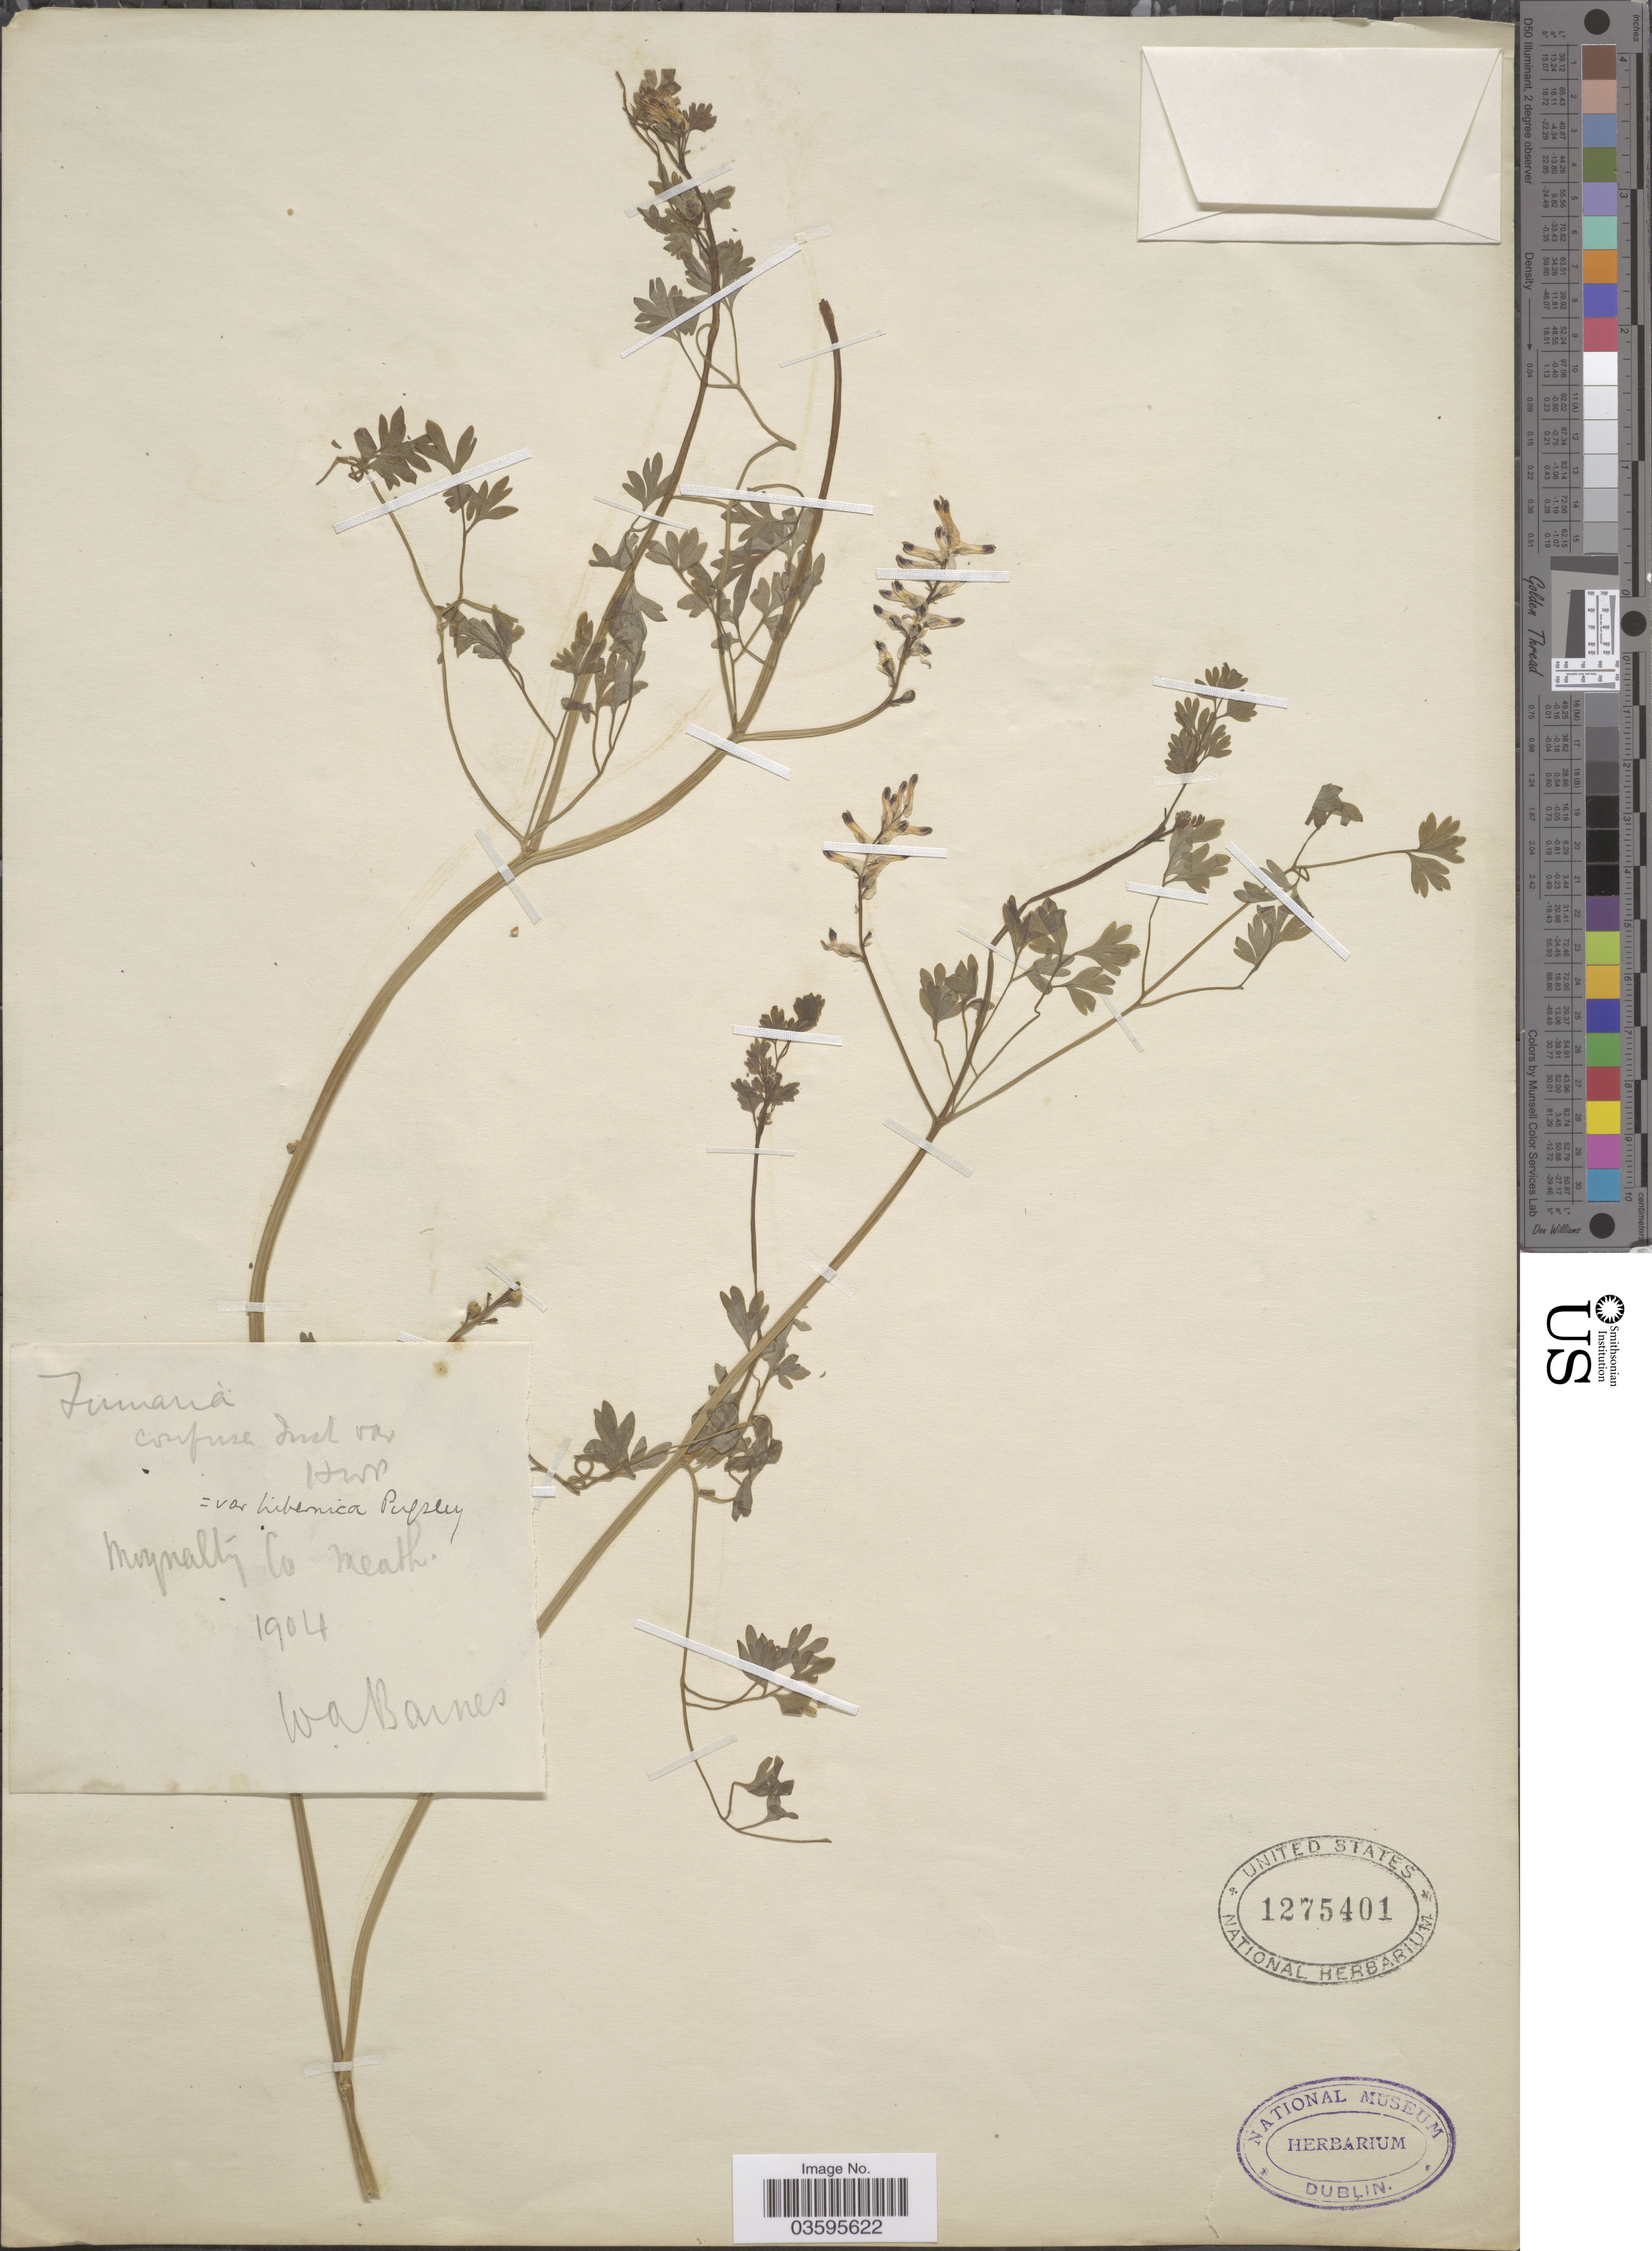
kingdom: Plantae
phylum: Tracheophyta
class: Magnoliopsida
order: Ranunculales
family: Papaveraceae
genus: Fumaria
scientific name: Fumaria confusa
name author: Jord.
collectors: W. Barnes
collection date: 1904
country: Ireland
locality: Moynalty Co.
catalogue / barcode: US 1275401